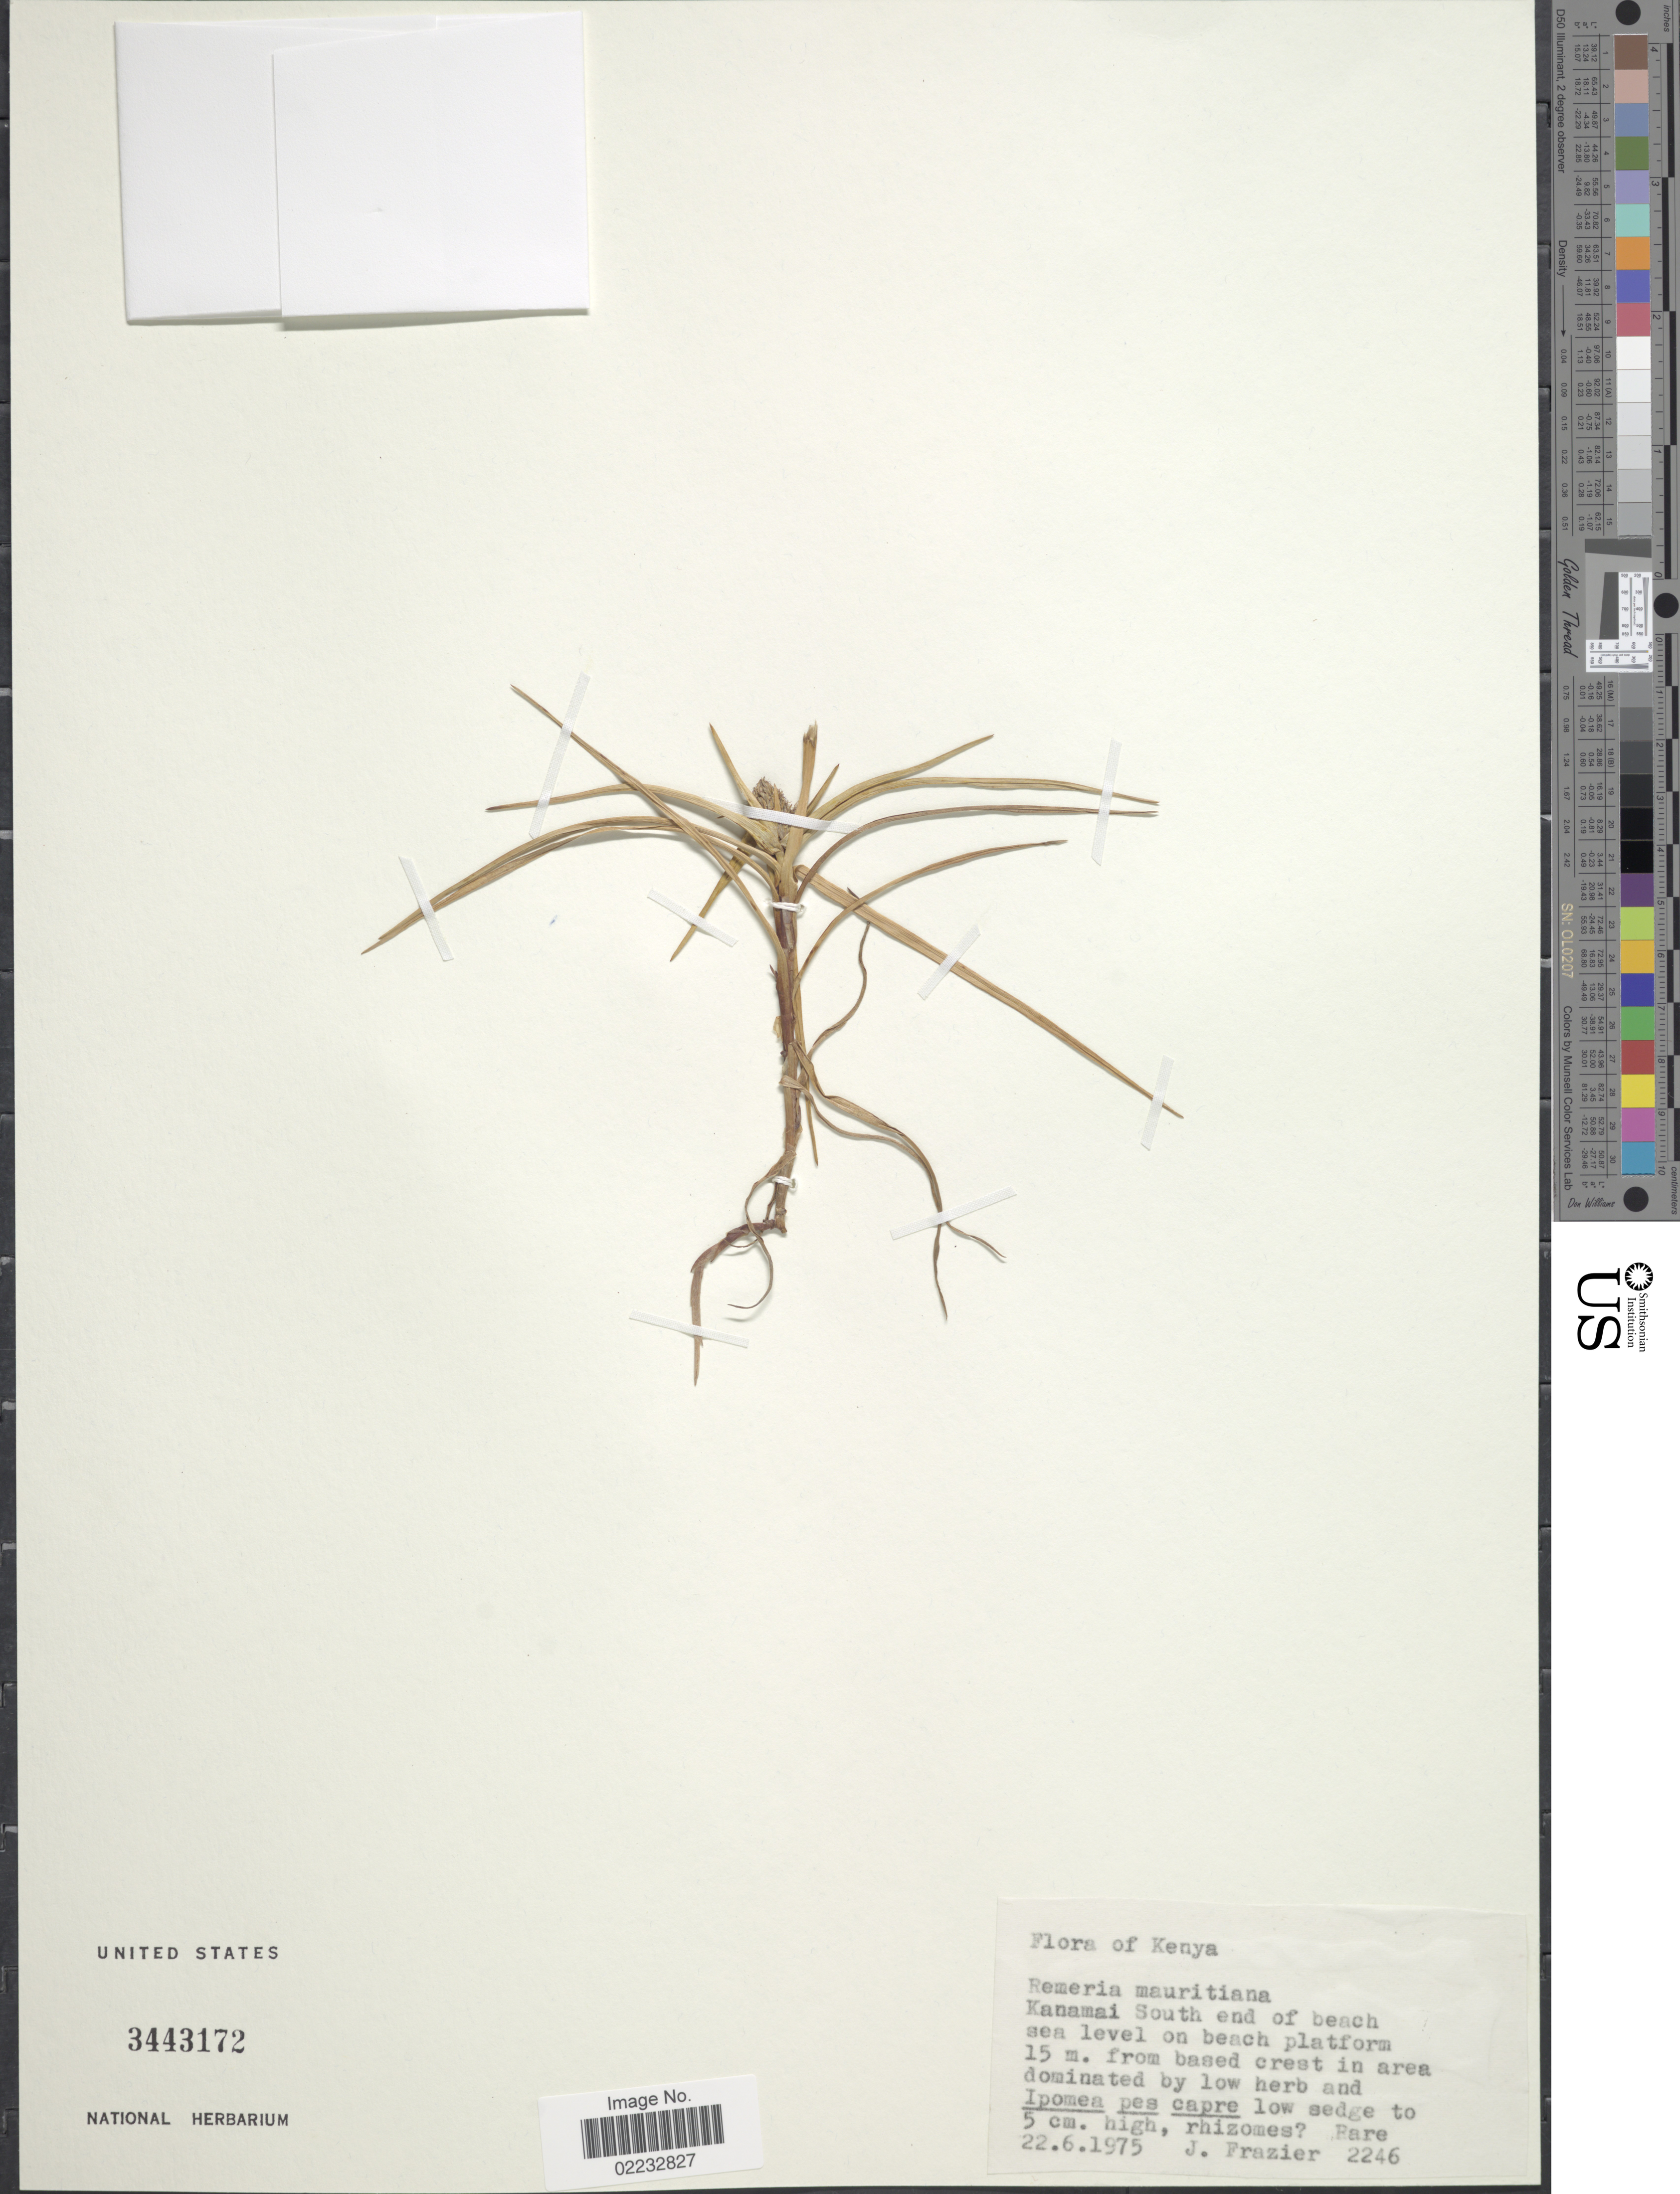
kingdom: Plantae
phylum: Tracheophyta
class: Liliopsida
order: Poales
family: Cyperaceae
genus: Cyperus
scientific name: Cyperus pedunculatus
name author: (R. Br.) J. Kern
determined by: Strong, M. T., (US), Smithsonian Institution - National Museum of Natural History (UNITED STATES)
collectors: J. Frazier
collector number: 2246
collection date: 1975-06-22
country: Kenya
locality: Kanamai South end of beach, on beach platform 15 m. from based crest in area.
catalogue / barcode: US 3443172